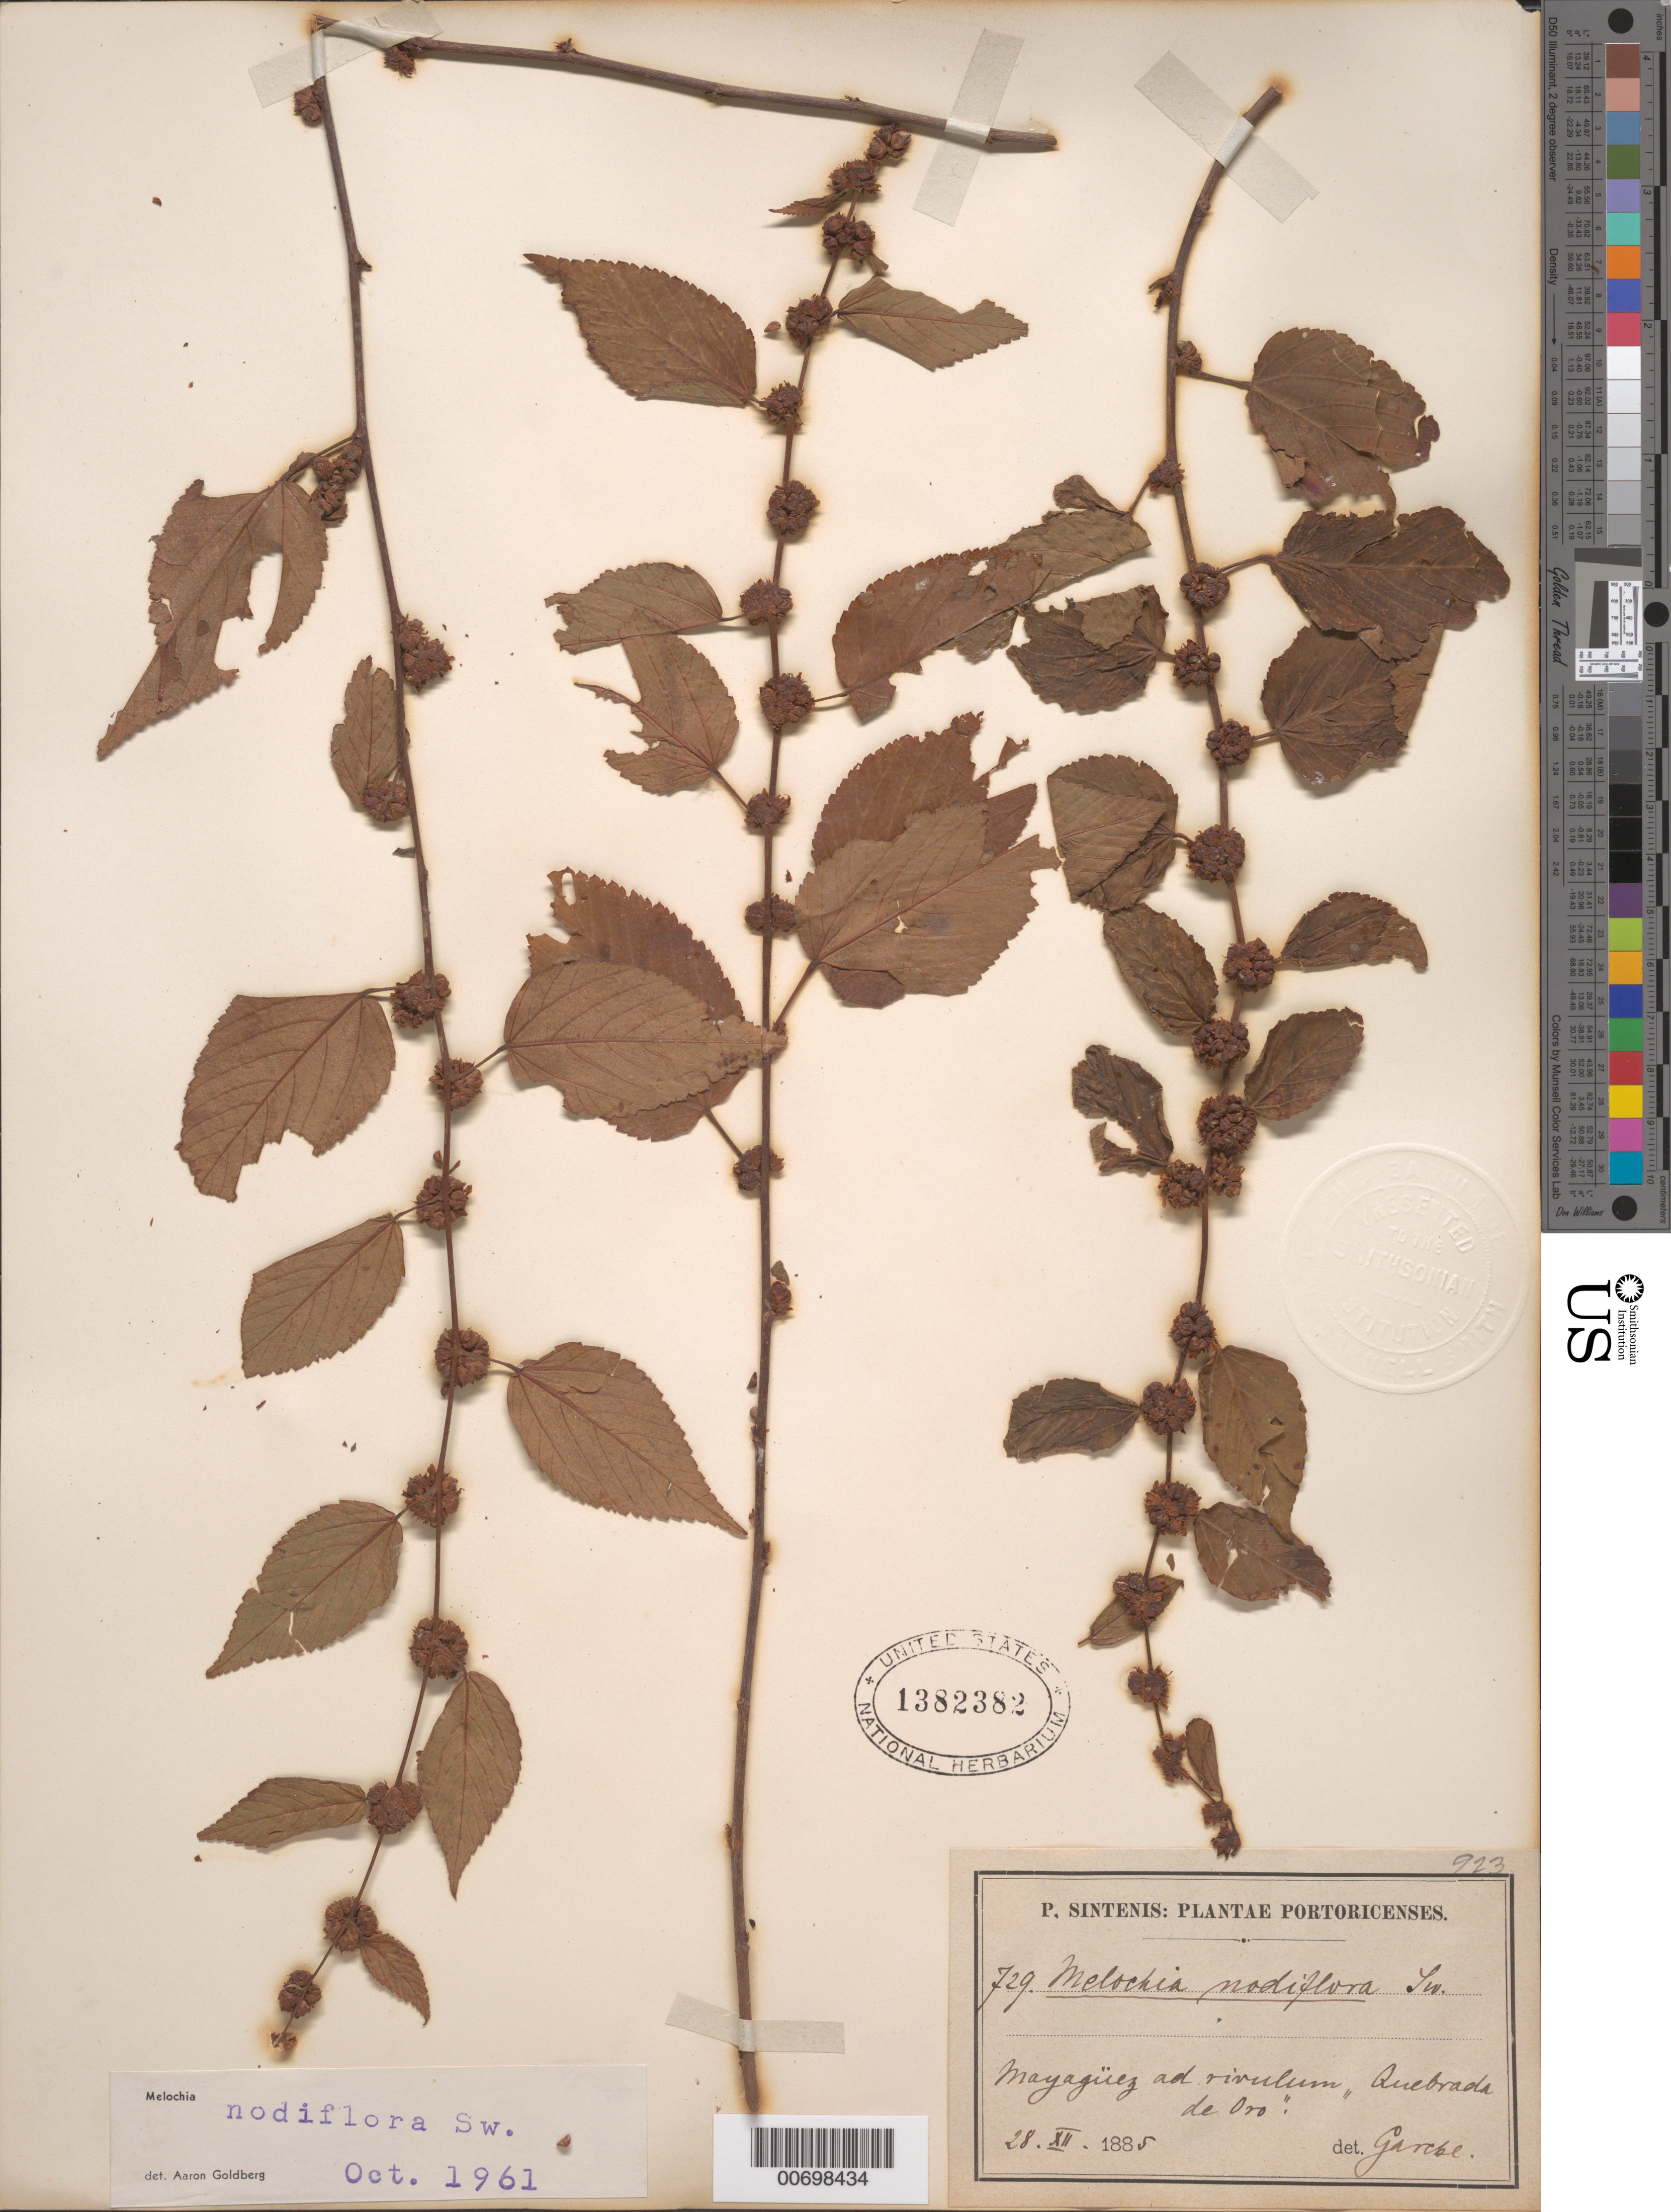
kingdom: Plantae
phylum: Tracheophyta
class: Magnoliopsida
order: Malvales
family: Malvaceae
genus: Melochia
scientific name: Melochia nodiflora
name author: Sw.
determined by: Goldberg, Aaron, (US), NMNH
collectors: P. Sintenis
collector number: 729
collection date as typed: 28 Dec 1885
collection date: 1885-12-28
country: Puerto Rico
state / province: Mayagüez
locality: Ad rivulum "Quebrada de Oro"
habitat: Ad rivulum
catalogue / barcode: US 1382382